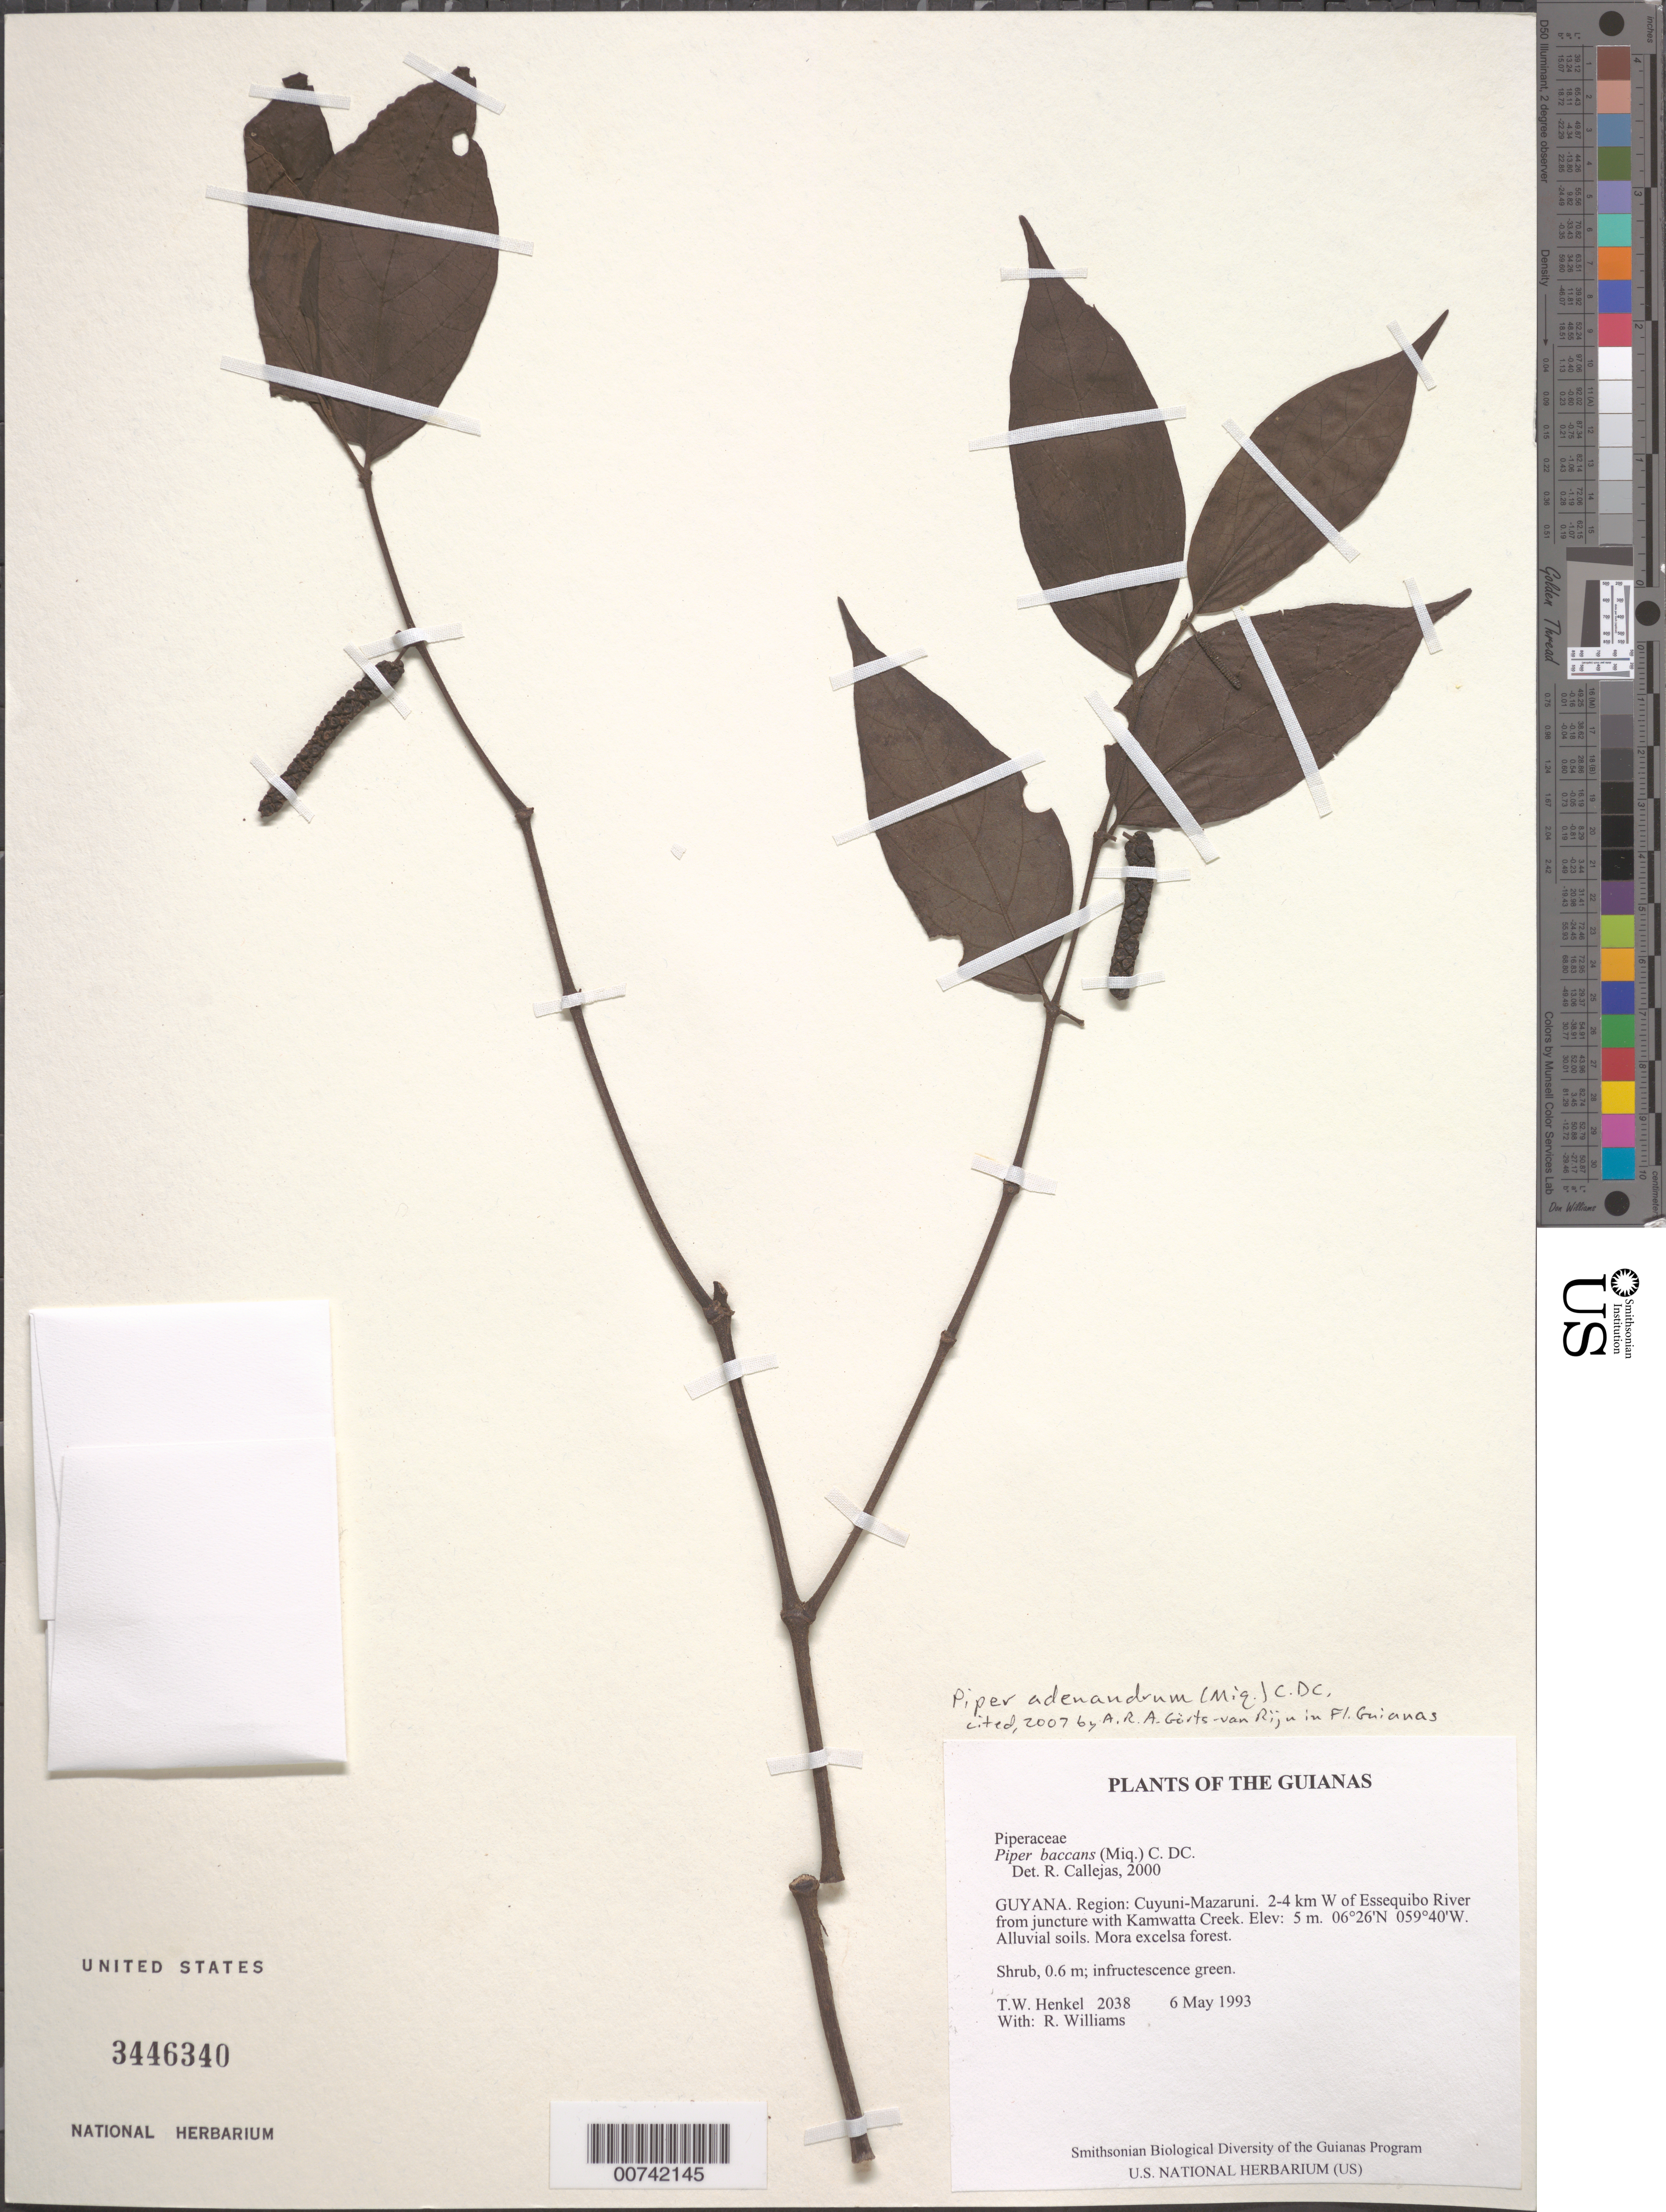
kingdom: Plantae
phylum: Tracheophyta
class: Magnoliopsida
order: Piperales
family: Piperaceae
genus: Piper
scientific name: Piper baccans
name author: (Miq.) C. DC.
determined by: Callejas, Ricardo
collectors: T. Henkel & R. Williams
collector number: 2038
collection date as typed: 6 May 1993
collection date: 1993-05-06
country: Guyana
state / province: Cuyuni-Mazaruni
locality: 2-4 km W of Essequibo River from juncture with Kamwatta Creek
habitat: Alluvial soils. Mora excelsa forest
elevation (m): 5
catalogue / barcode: US 3446340